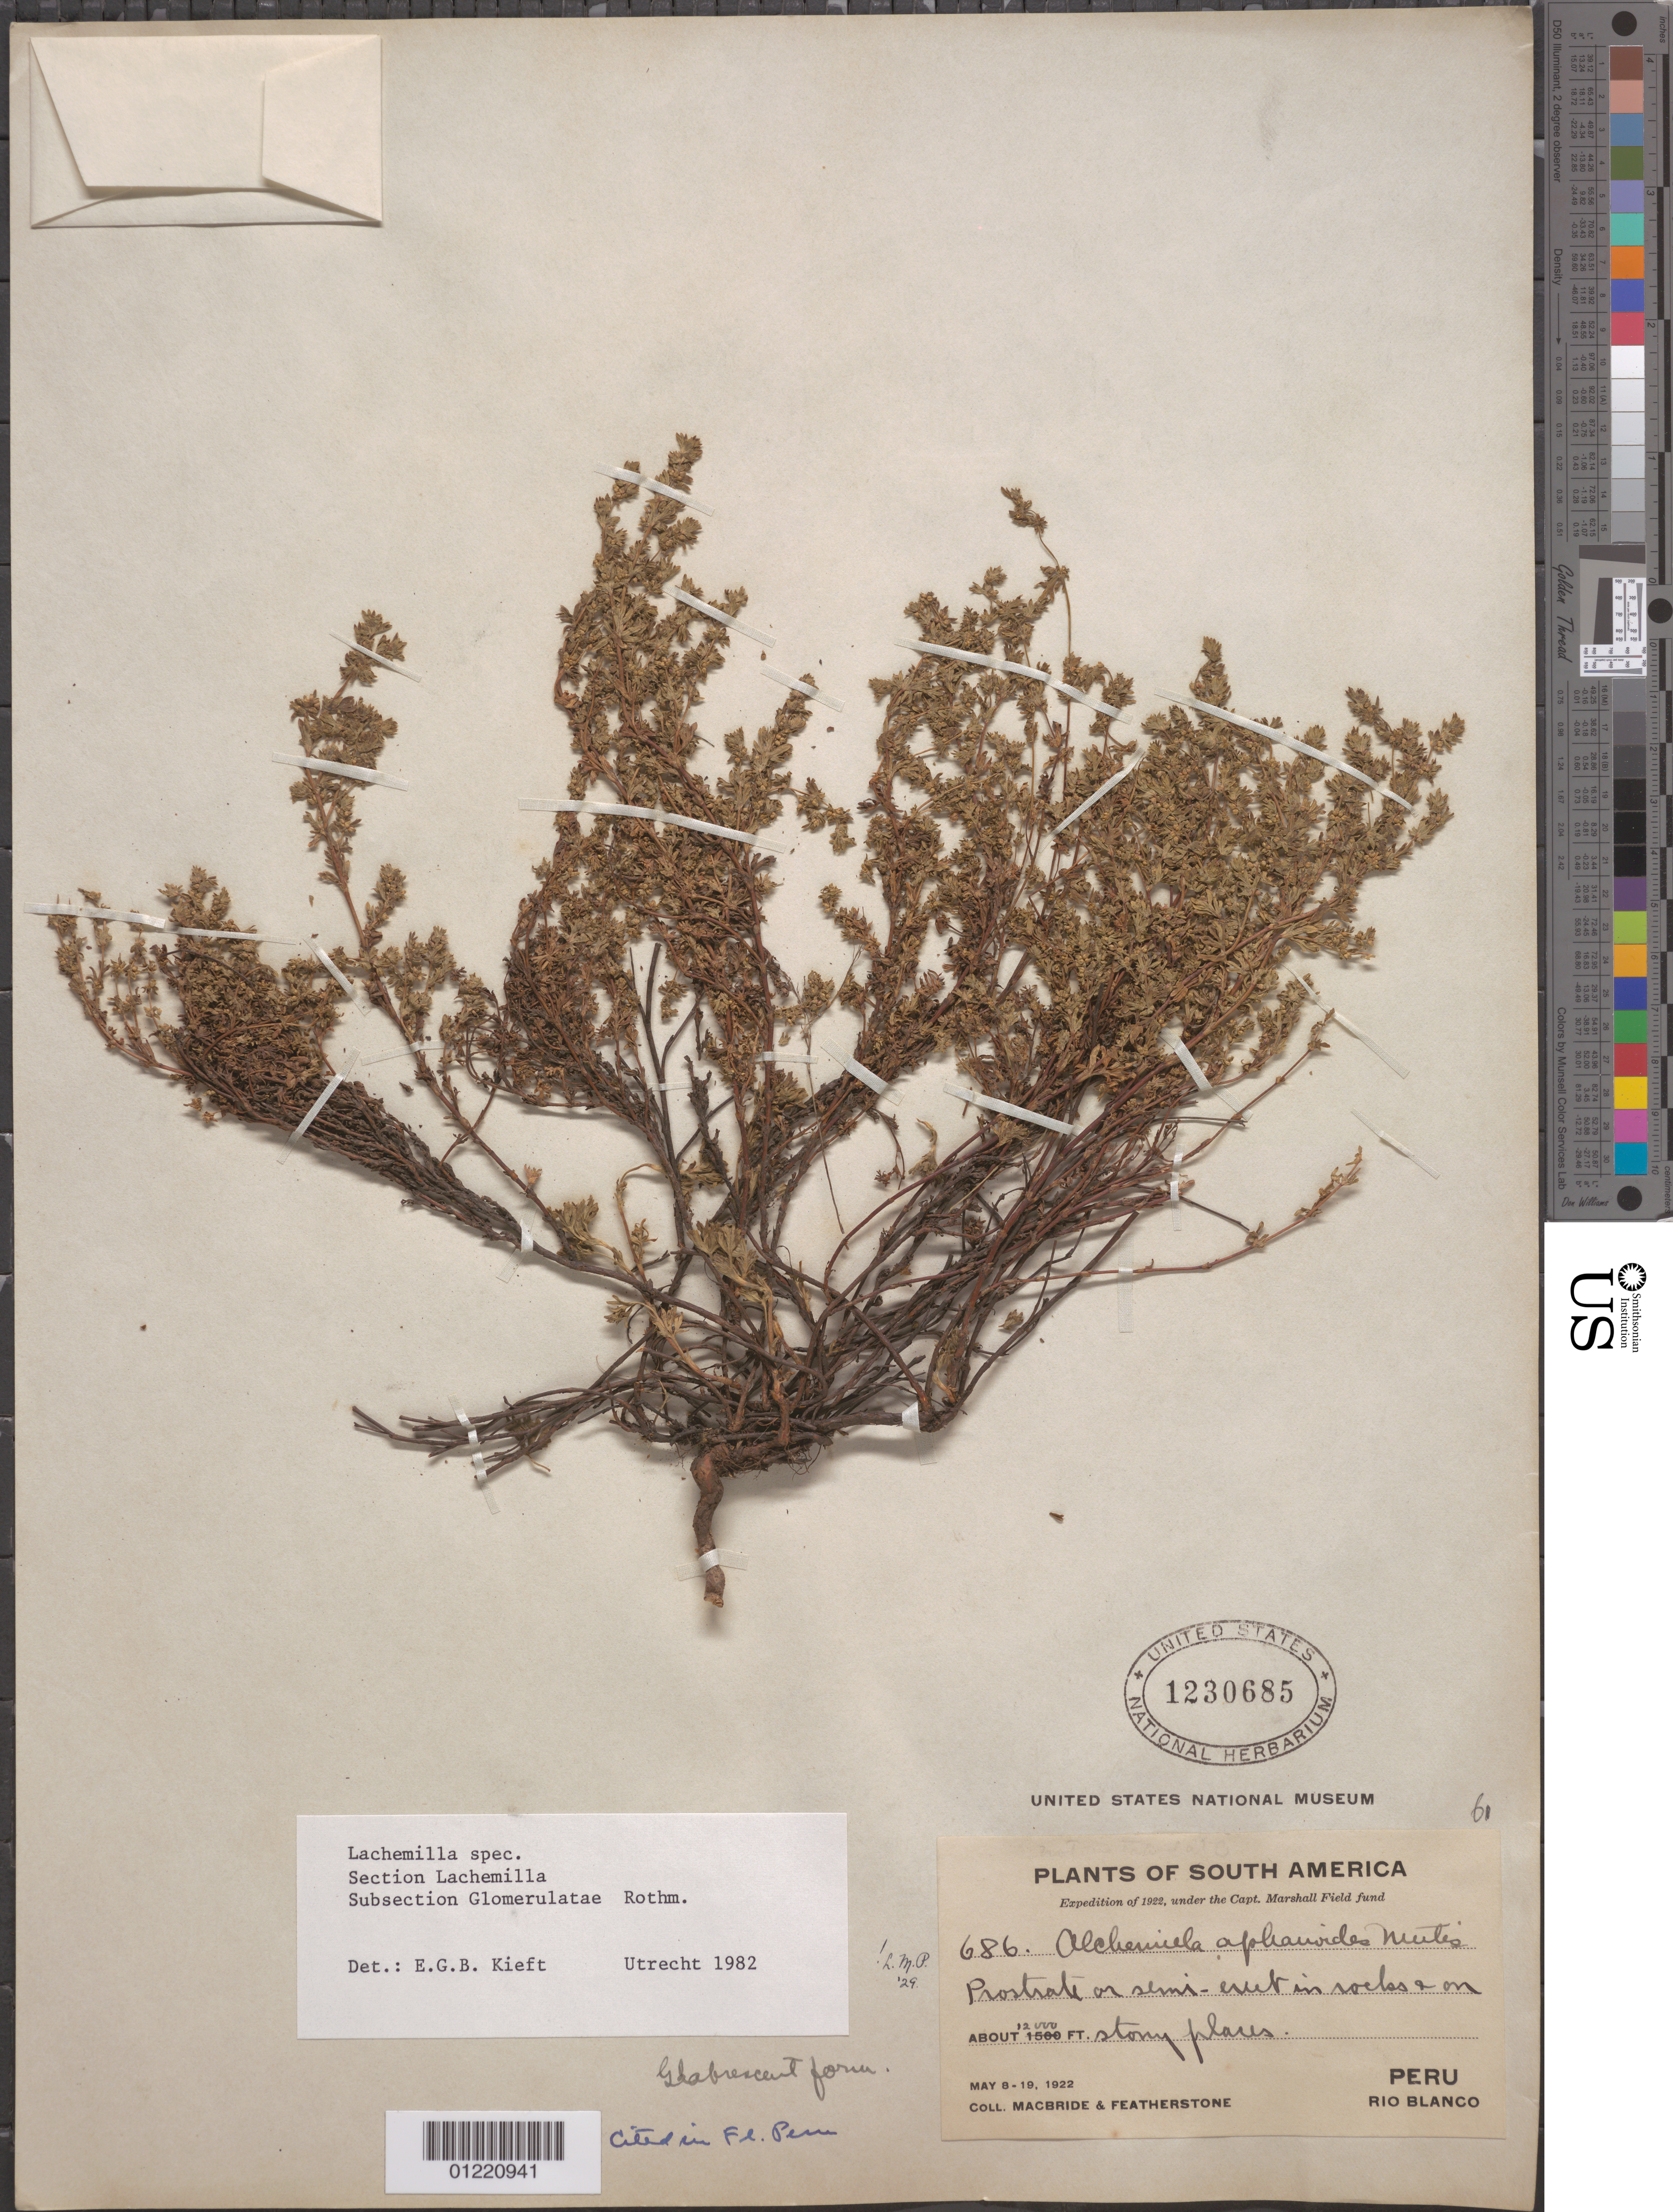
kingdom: Plantae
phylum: Tracheophyta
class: Magnoliopsida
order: Rosales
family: Rosaceae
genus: Lachemilla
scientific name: Lachemilla sp.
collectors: J. F. Macbride & W. Featherstone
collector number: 686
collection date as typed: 08 May 1922 to 19 May 1922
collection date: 1922-05-08/1922-05-19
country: Peru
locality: Río Blanco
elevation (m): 3658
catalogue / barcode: US 1230685